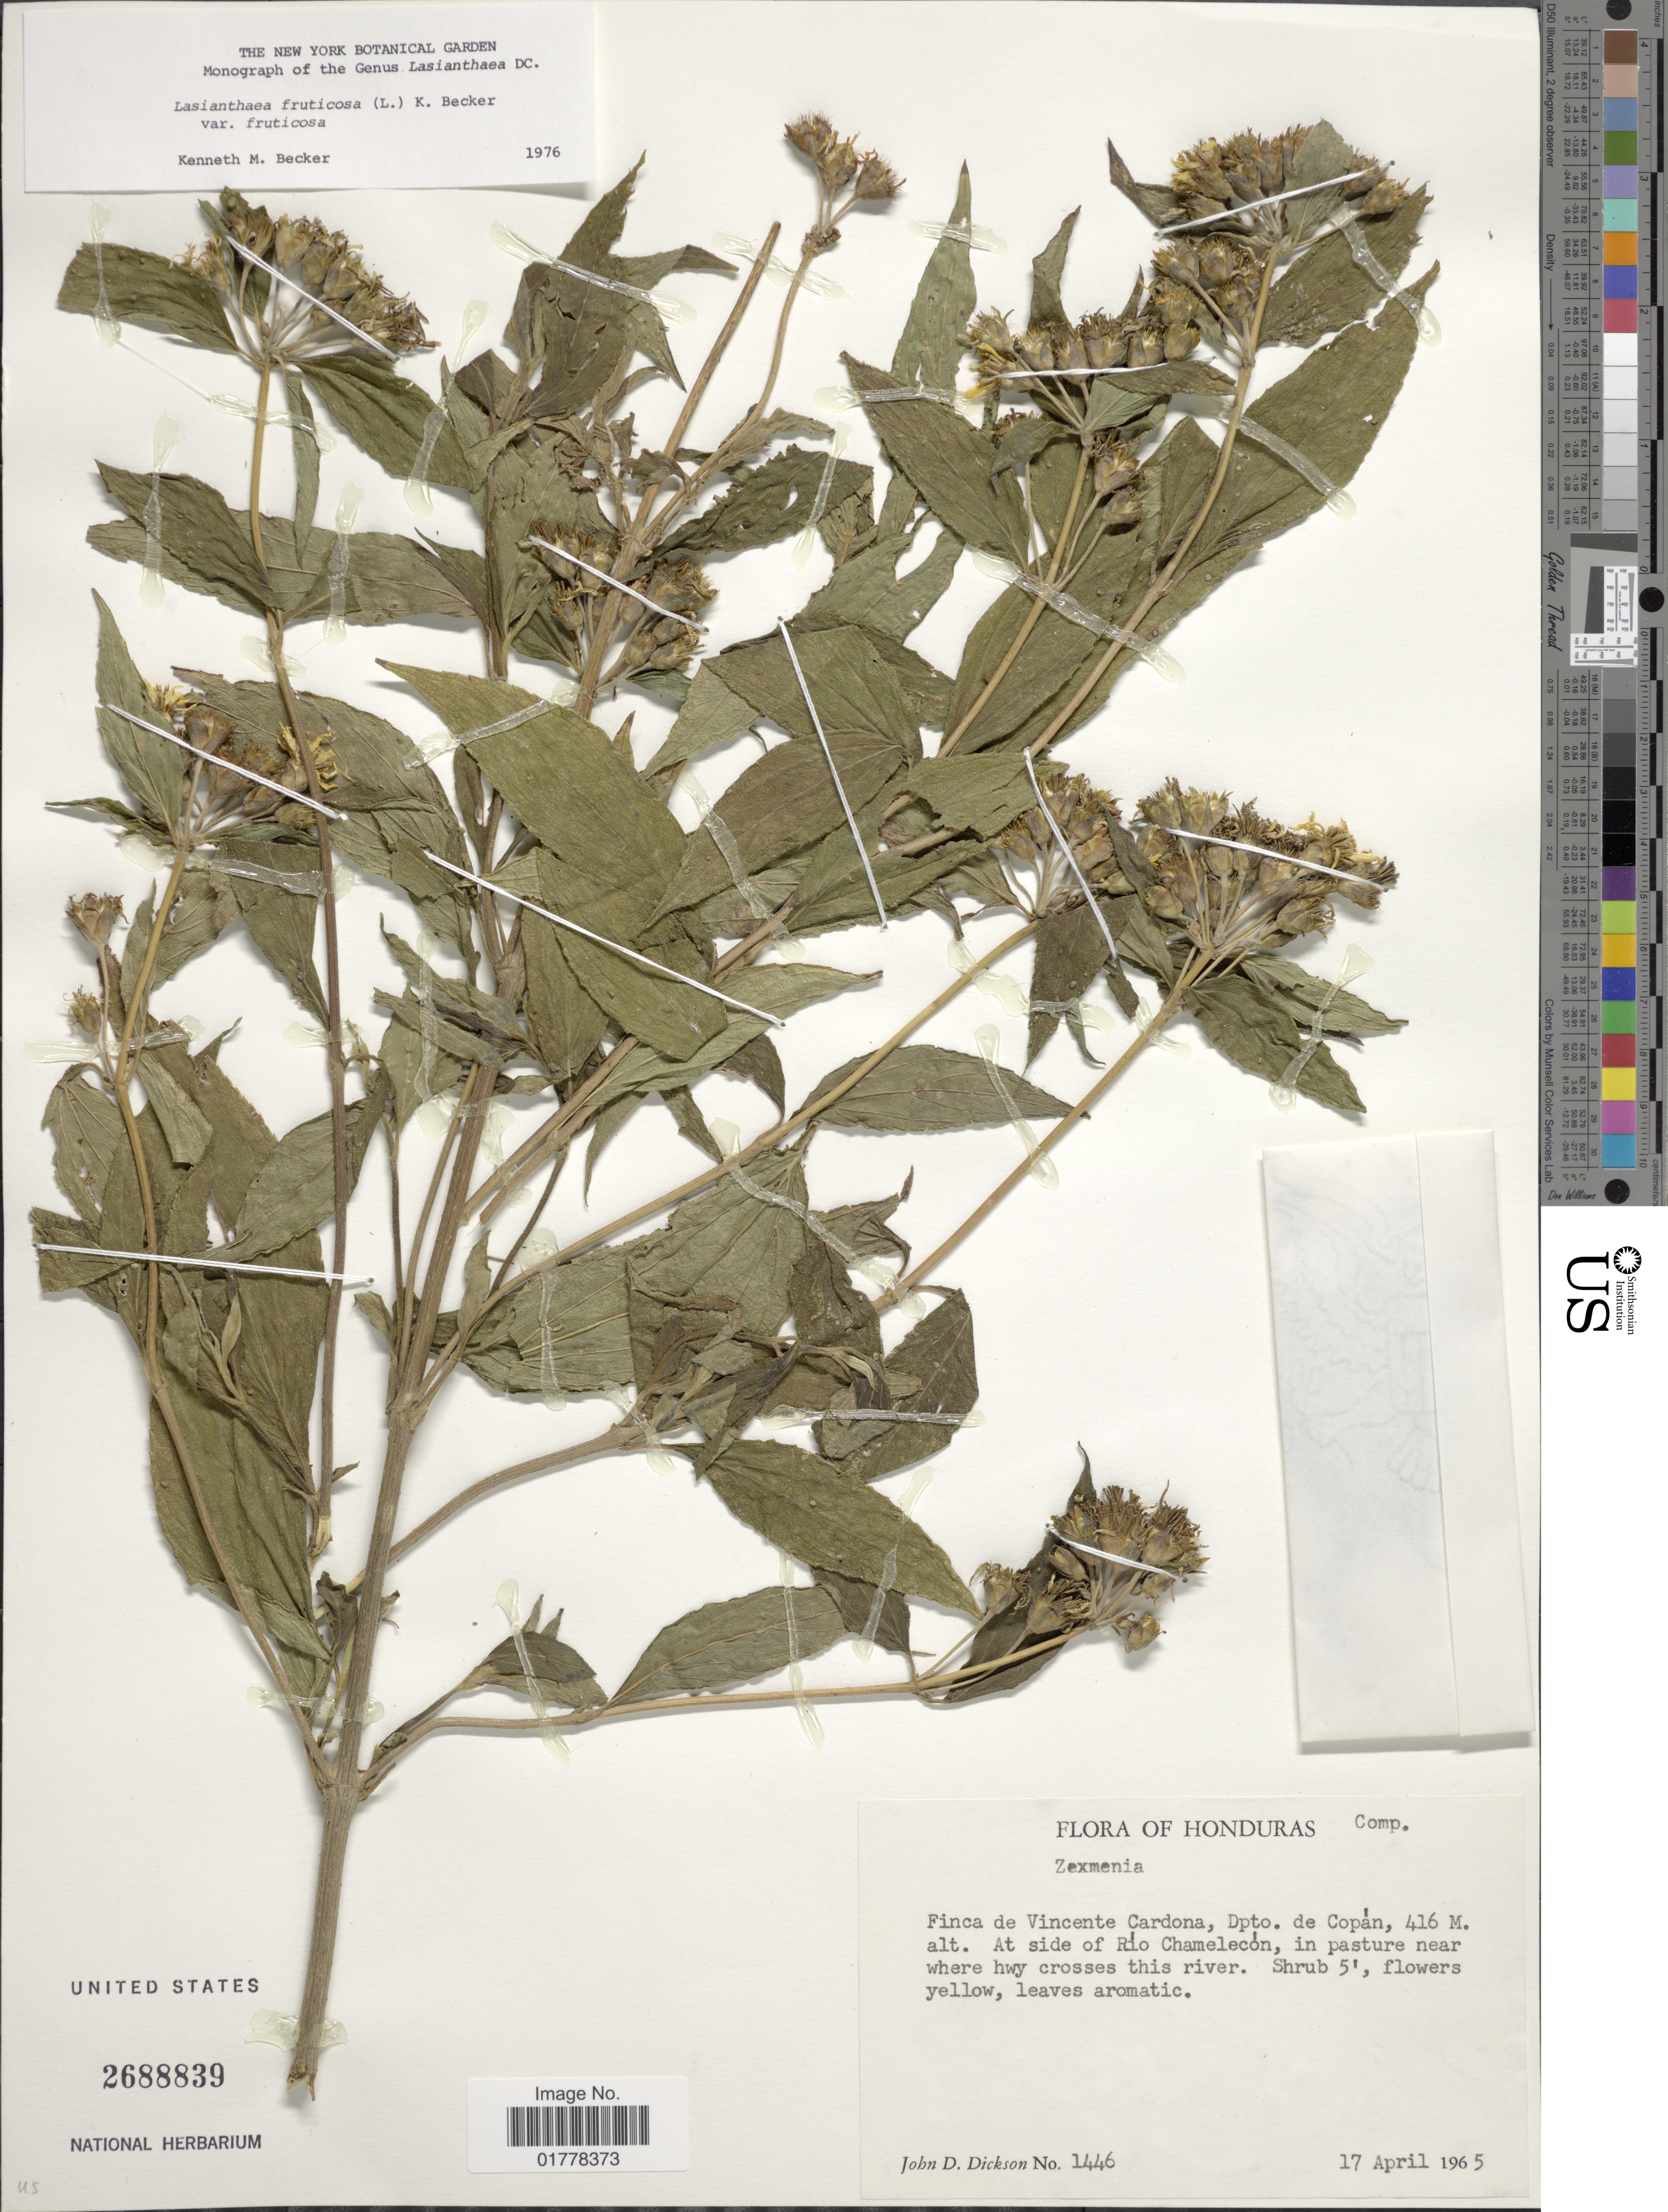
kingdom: Plantae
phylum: Tracheophyta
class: Magnoliopsida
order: Asterales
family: Asteraceae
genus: Lasianthaea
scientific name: Lasianthaea fruticosa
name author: (L.) K.M. Becker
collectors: J. Dickson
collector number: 1446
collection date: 1965-04-17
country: Honduras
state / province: Copán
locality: Finca de Vincente Cardona, Dpto. de Copán. At side of Río Chamelecón, in pasture near where hwy crosses this river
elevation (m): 416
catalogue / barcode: US 2688839